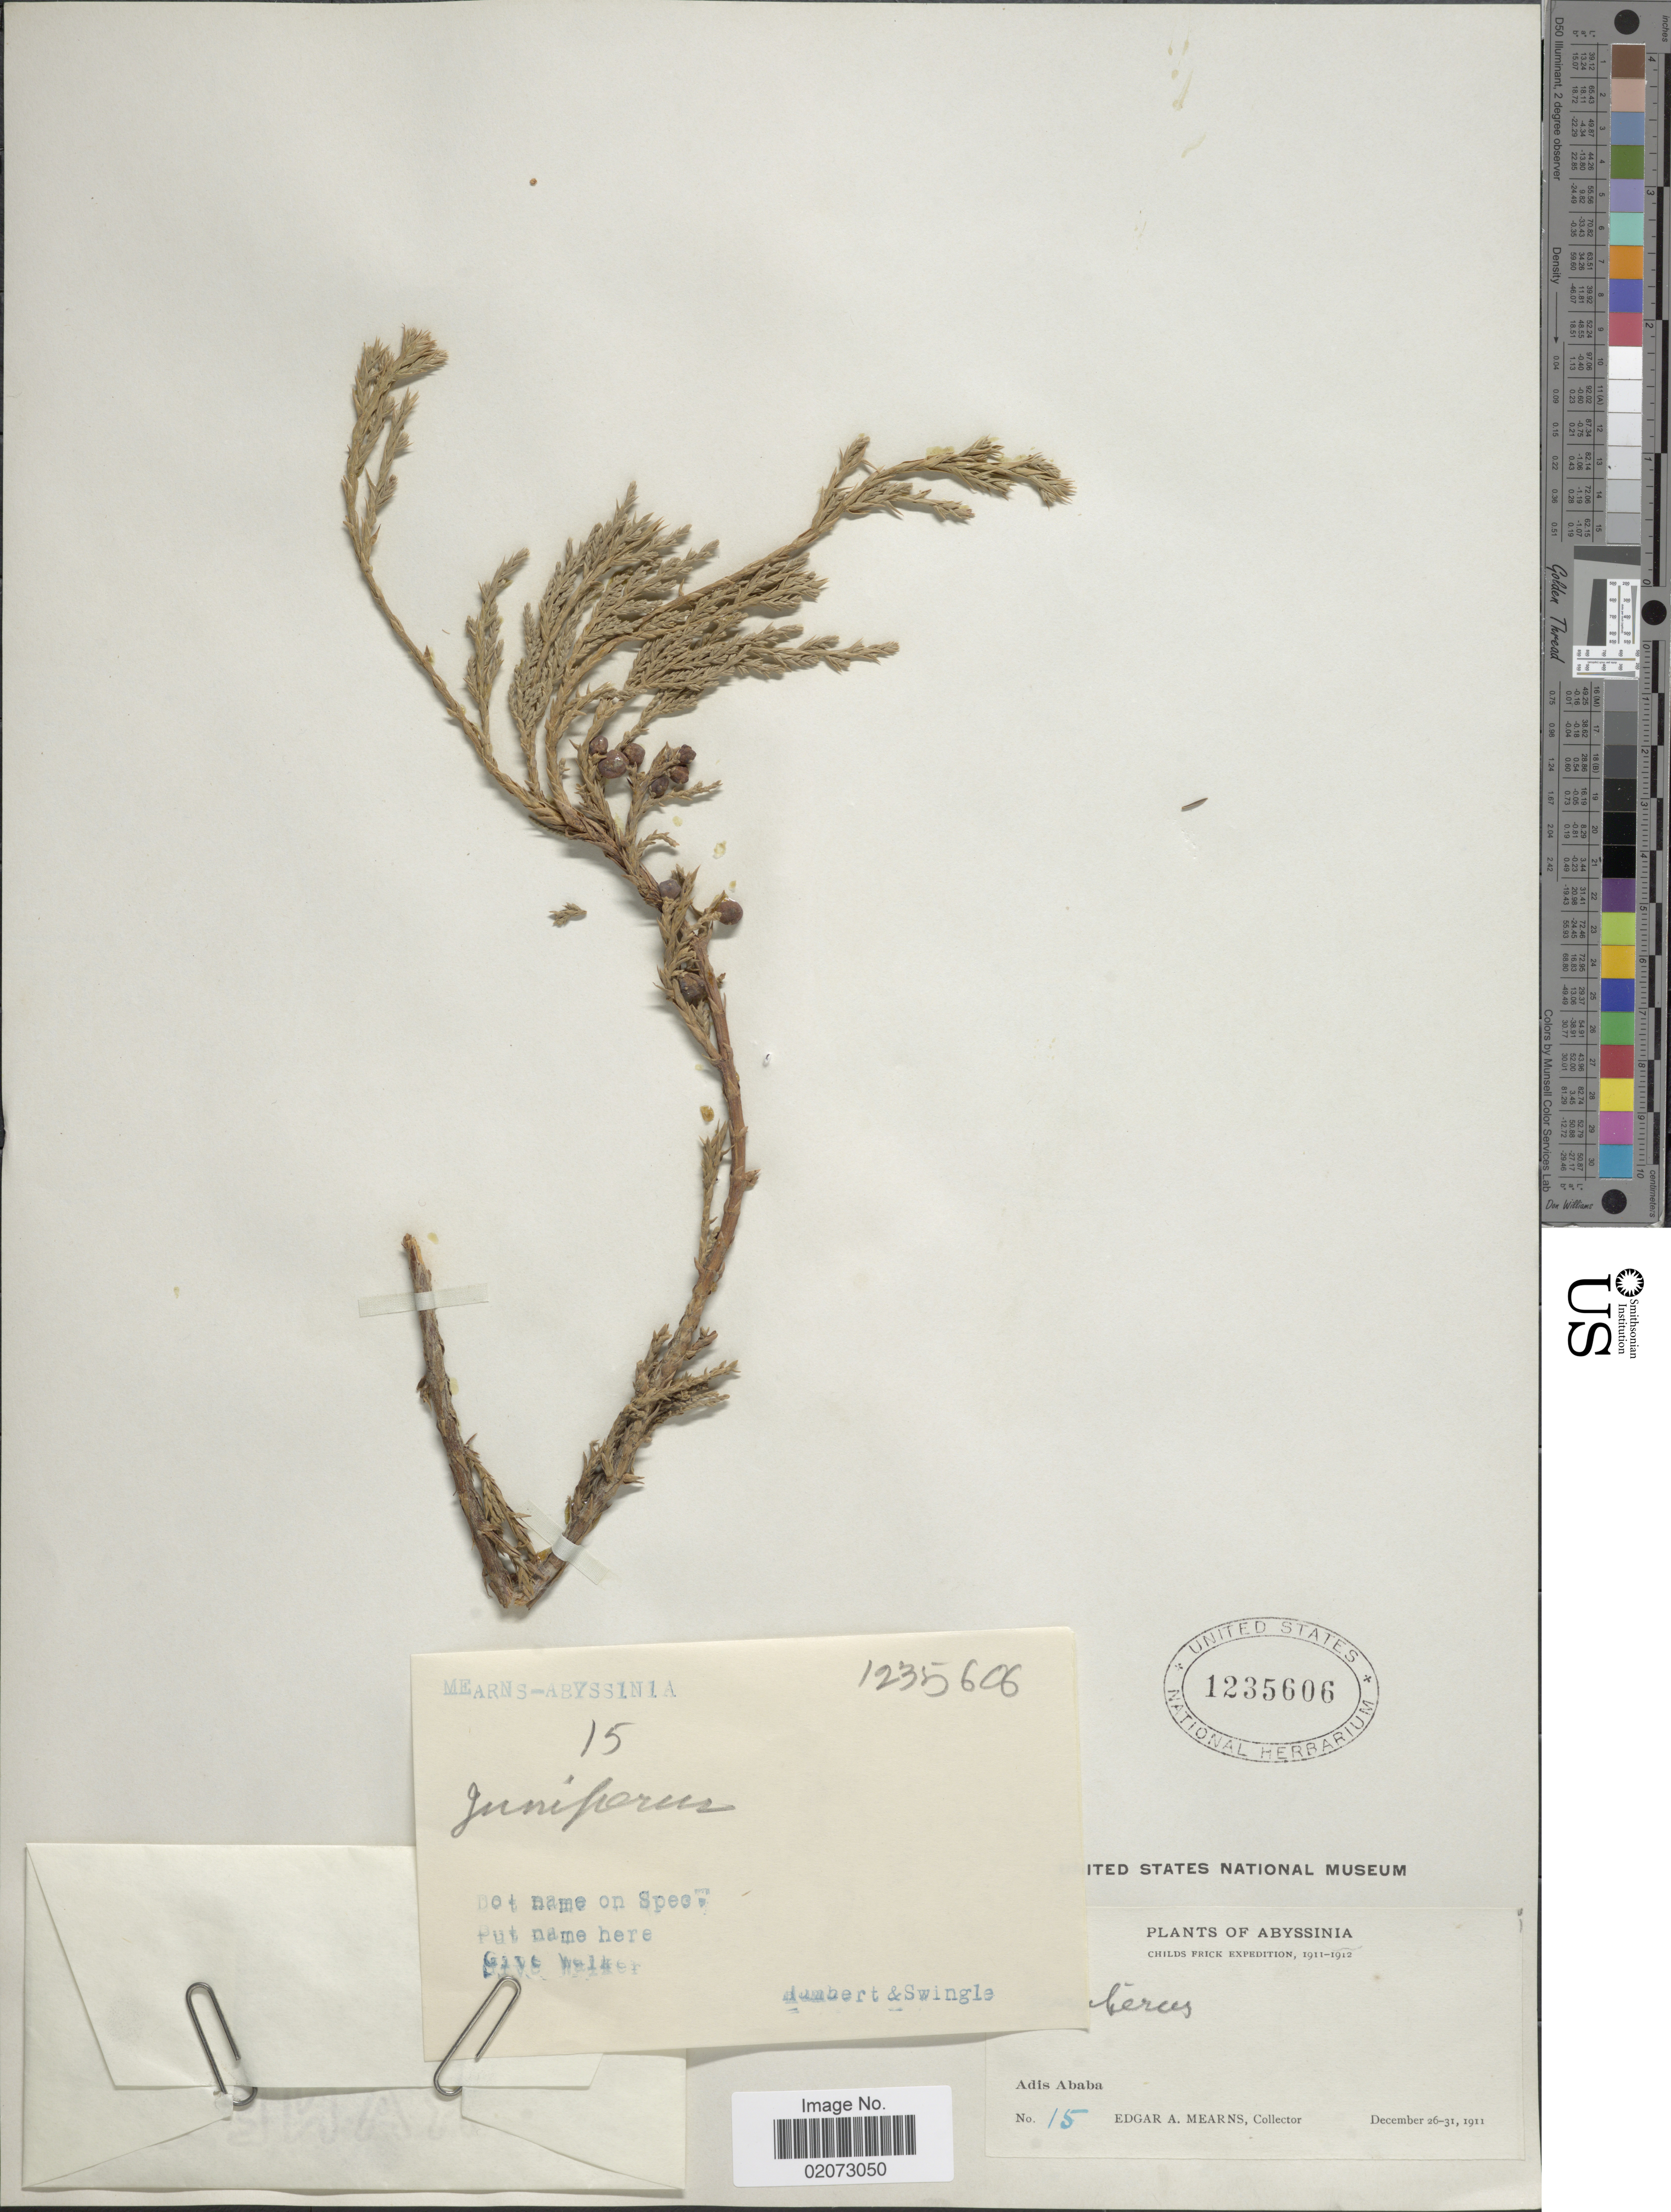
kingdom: Plantae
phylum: Tracheophyta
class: Pinopsida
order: Pinales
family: Cupressaceae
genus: Juniperus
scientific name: Juniperus sp.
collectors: E. A. Mearns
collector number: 15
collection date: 1911-12-26/1911-12-31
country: Ethiopia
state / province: Addis Ababa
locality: Abyssinia, Adis Ababa.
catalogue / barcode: US 1235606